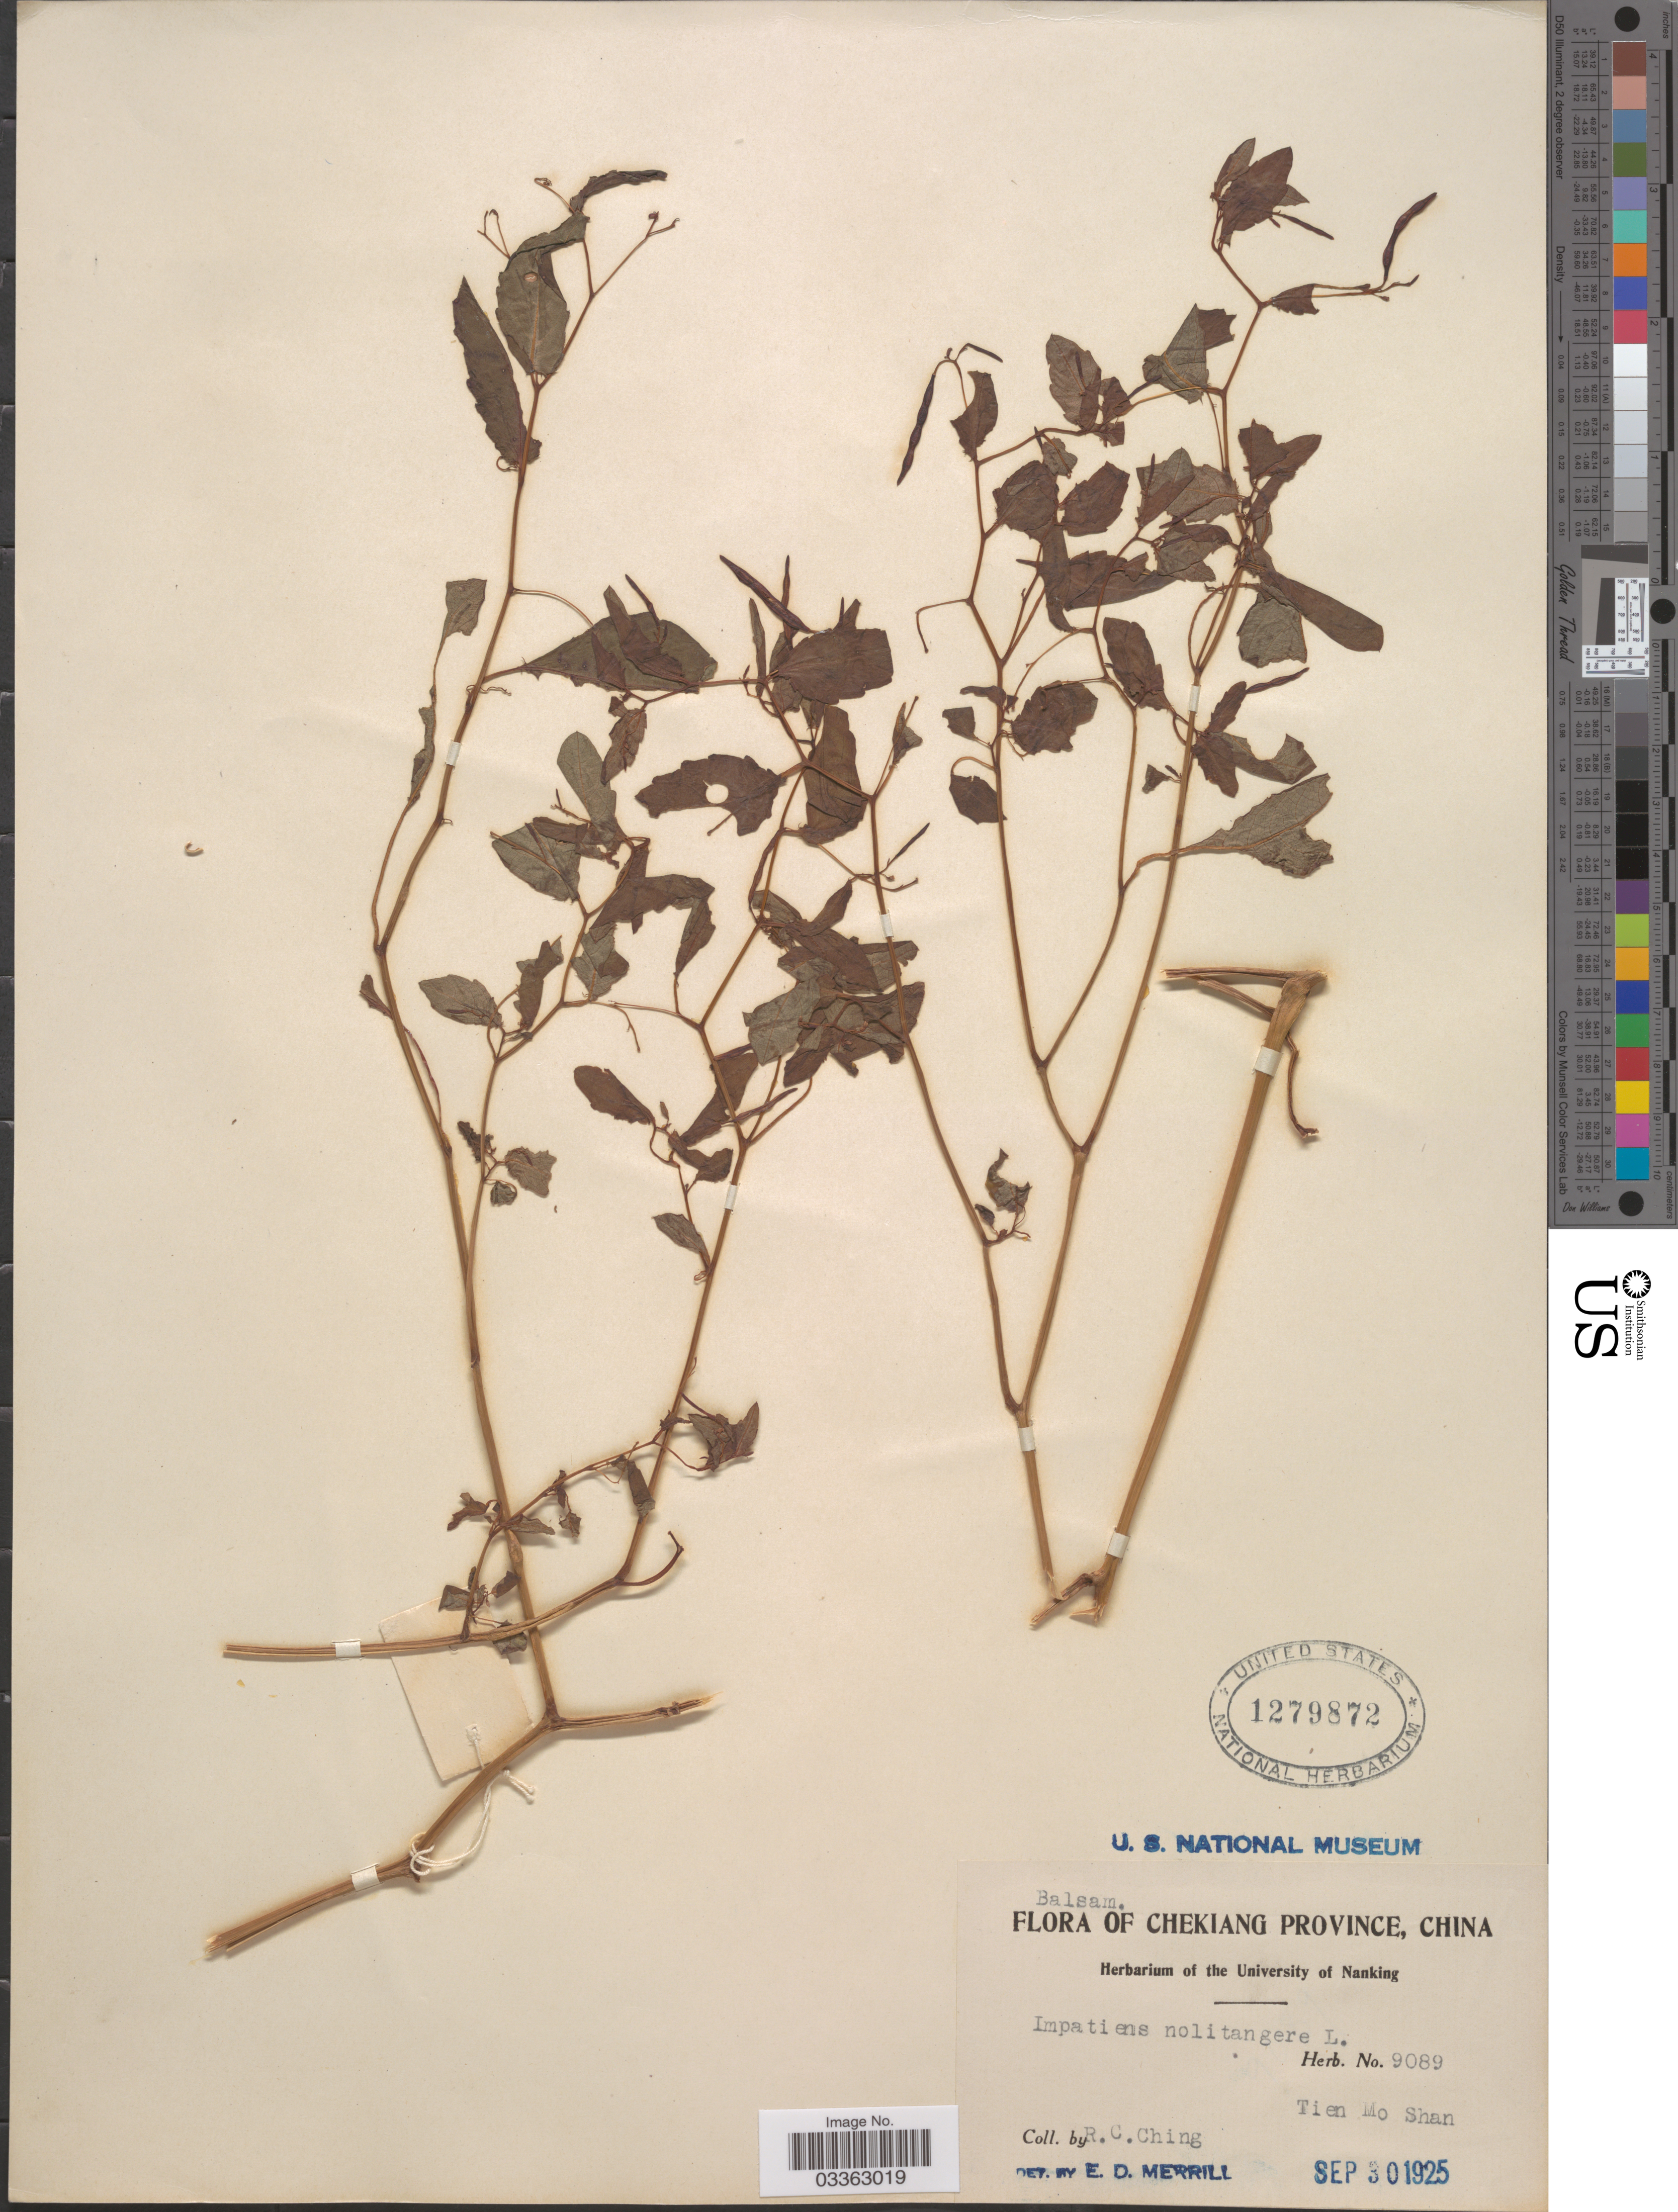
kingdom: Plantae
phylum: Tracheophyta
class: Magnoliopsida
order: Ericales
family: Balsaminaceae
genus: Impatiens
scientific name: Impatiens noli-tangere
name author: L.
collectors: R. C. Ching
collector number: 9089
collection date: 1925-09-30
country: China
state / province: Zhejiang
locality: Chekiang Province, Tien Mo Shan.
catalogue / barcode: US 1279872